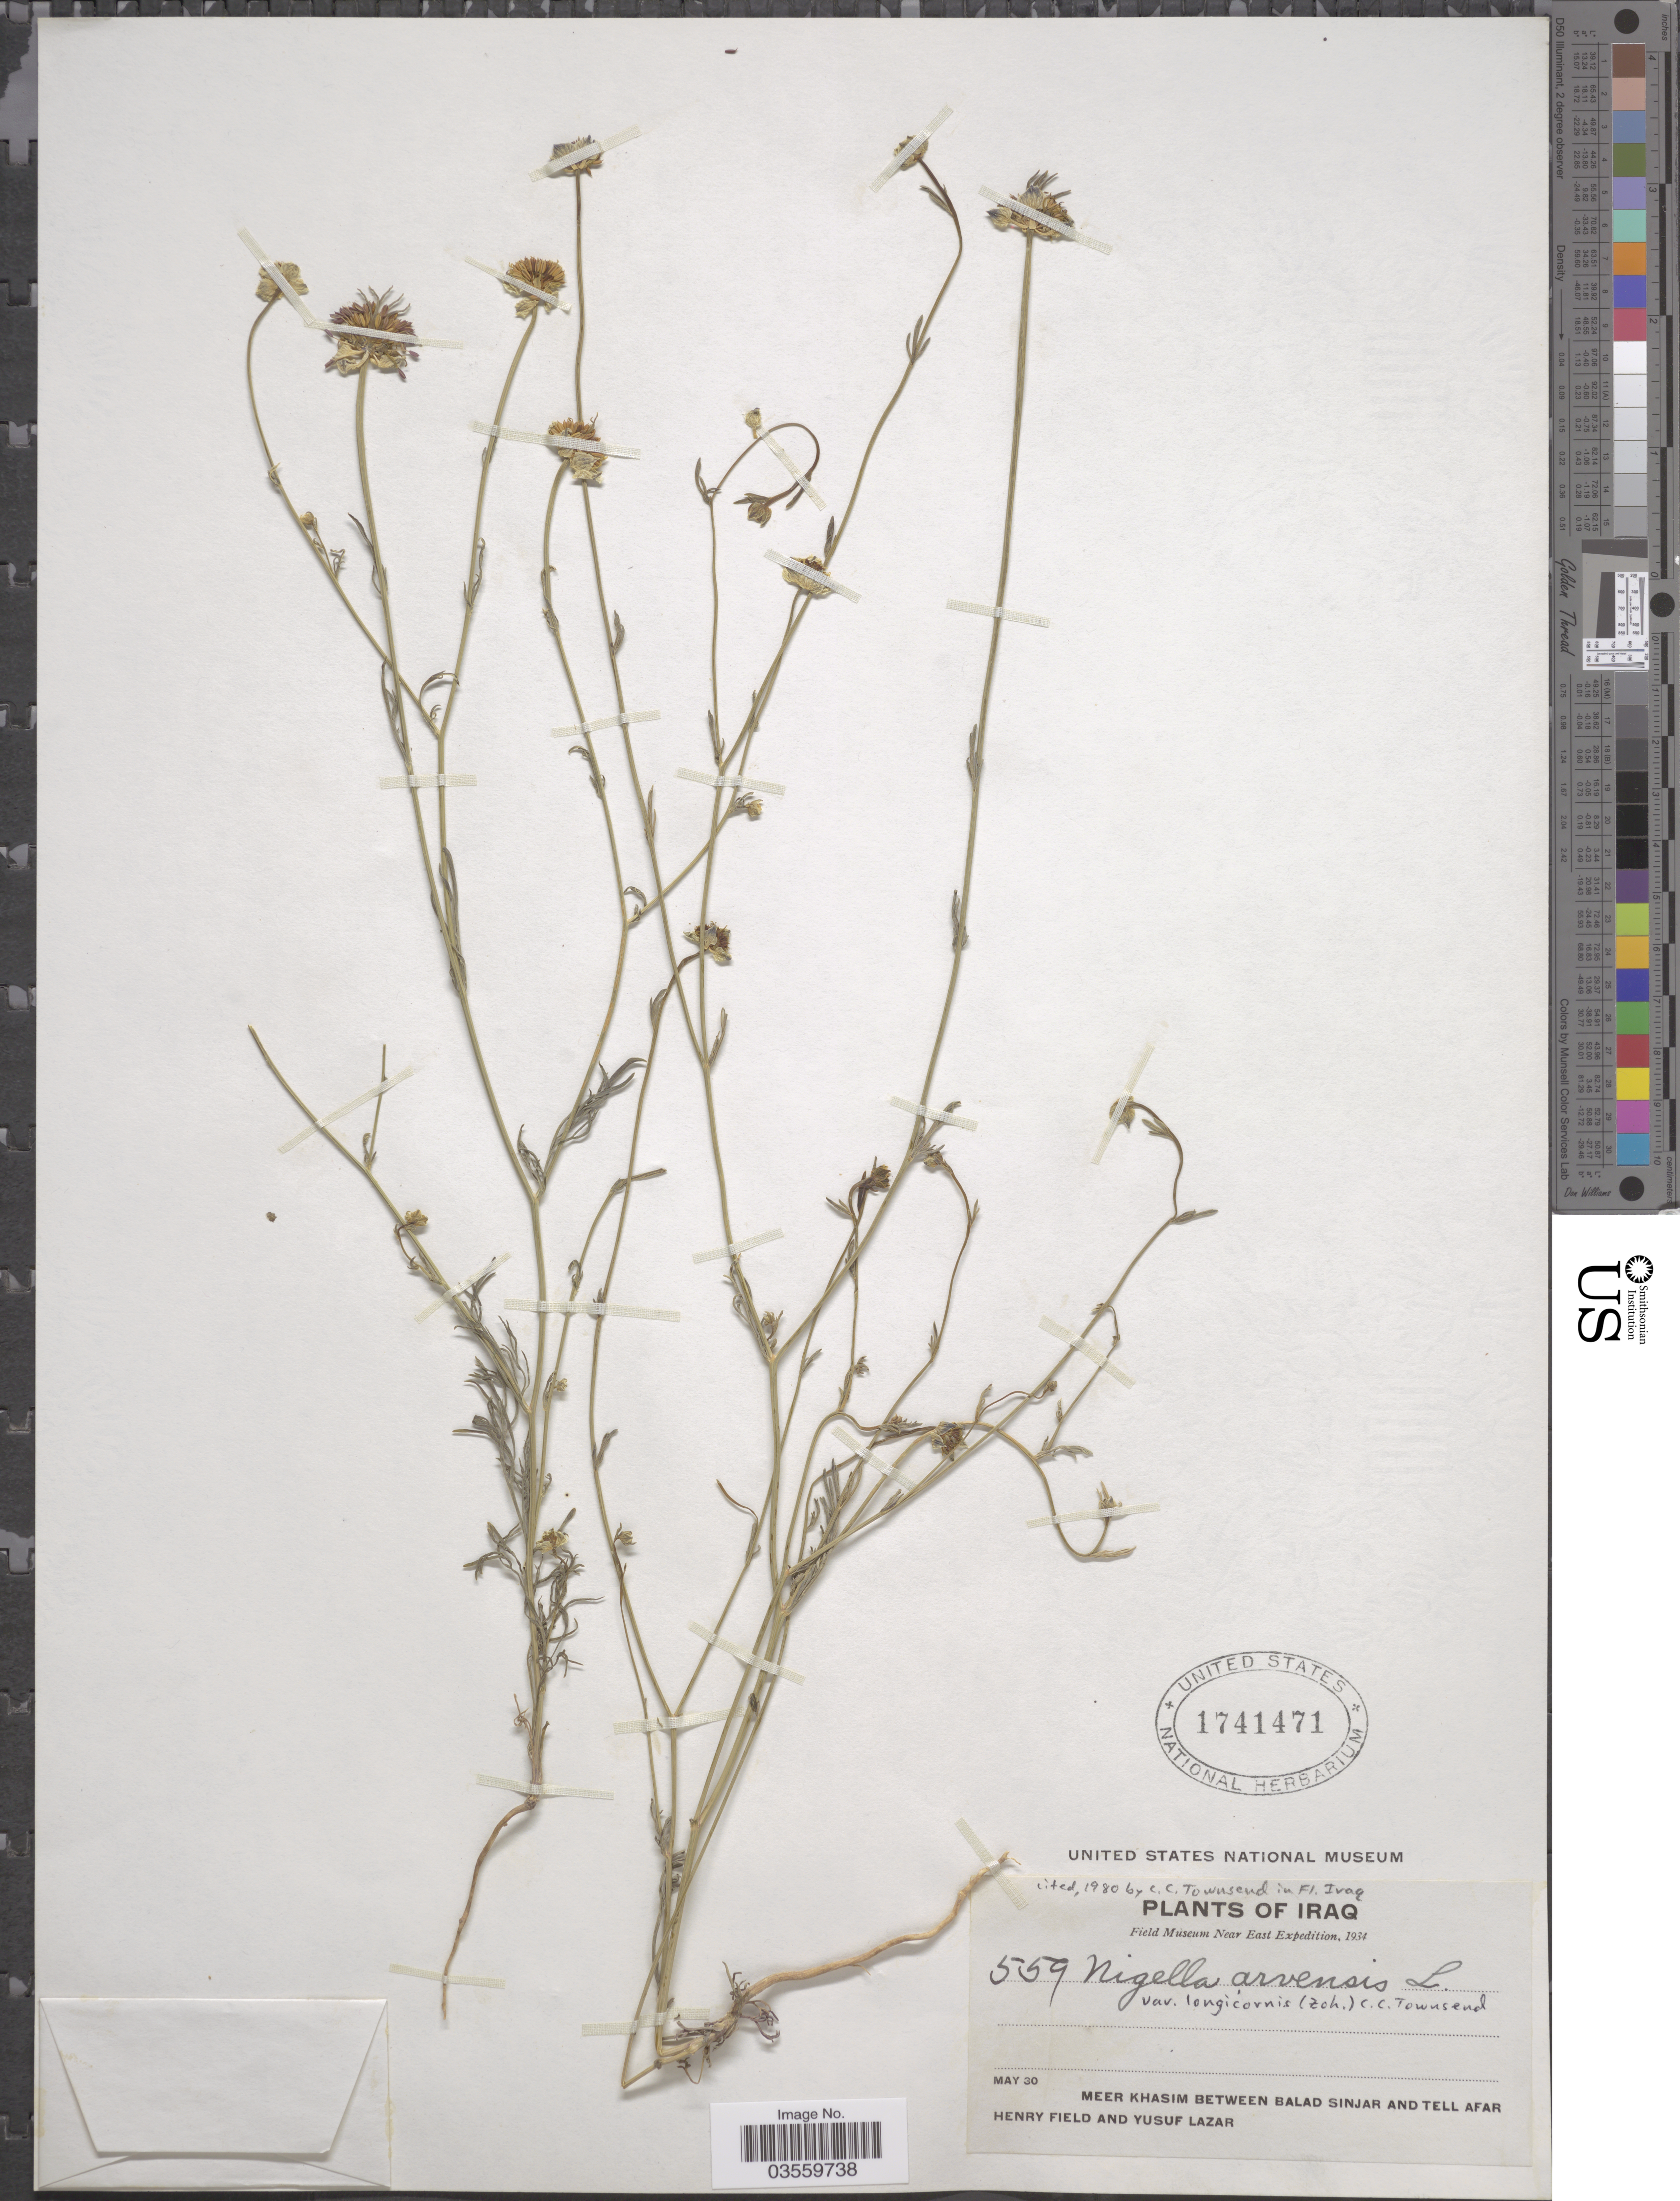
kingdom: Plantae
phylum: Tracheophyta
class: Magnoliopsida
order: Ranunculales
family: Ranunculaceae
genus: Nigella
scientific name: Nigella arvensis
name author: L.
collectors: H. Field & Y. Lazar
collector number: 559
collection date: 1934-05-30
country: Iraq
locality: Meer Khasim between Balad Sinjar and Tell Afar.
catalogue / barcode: US 1741471